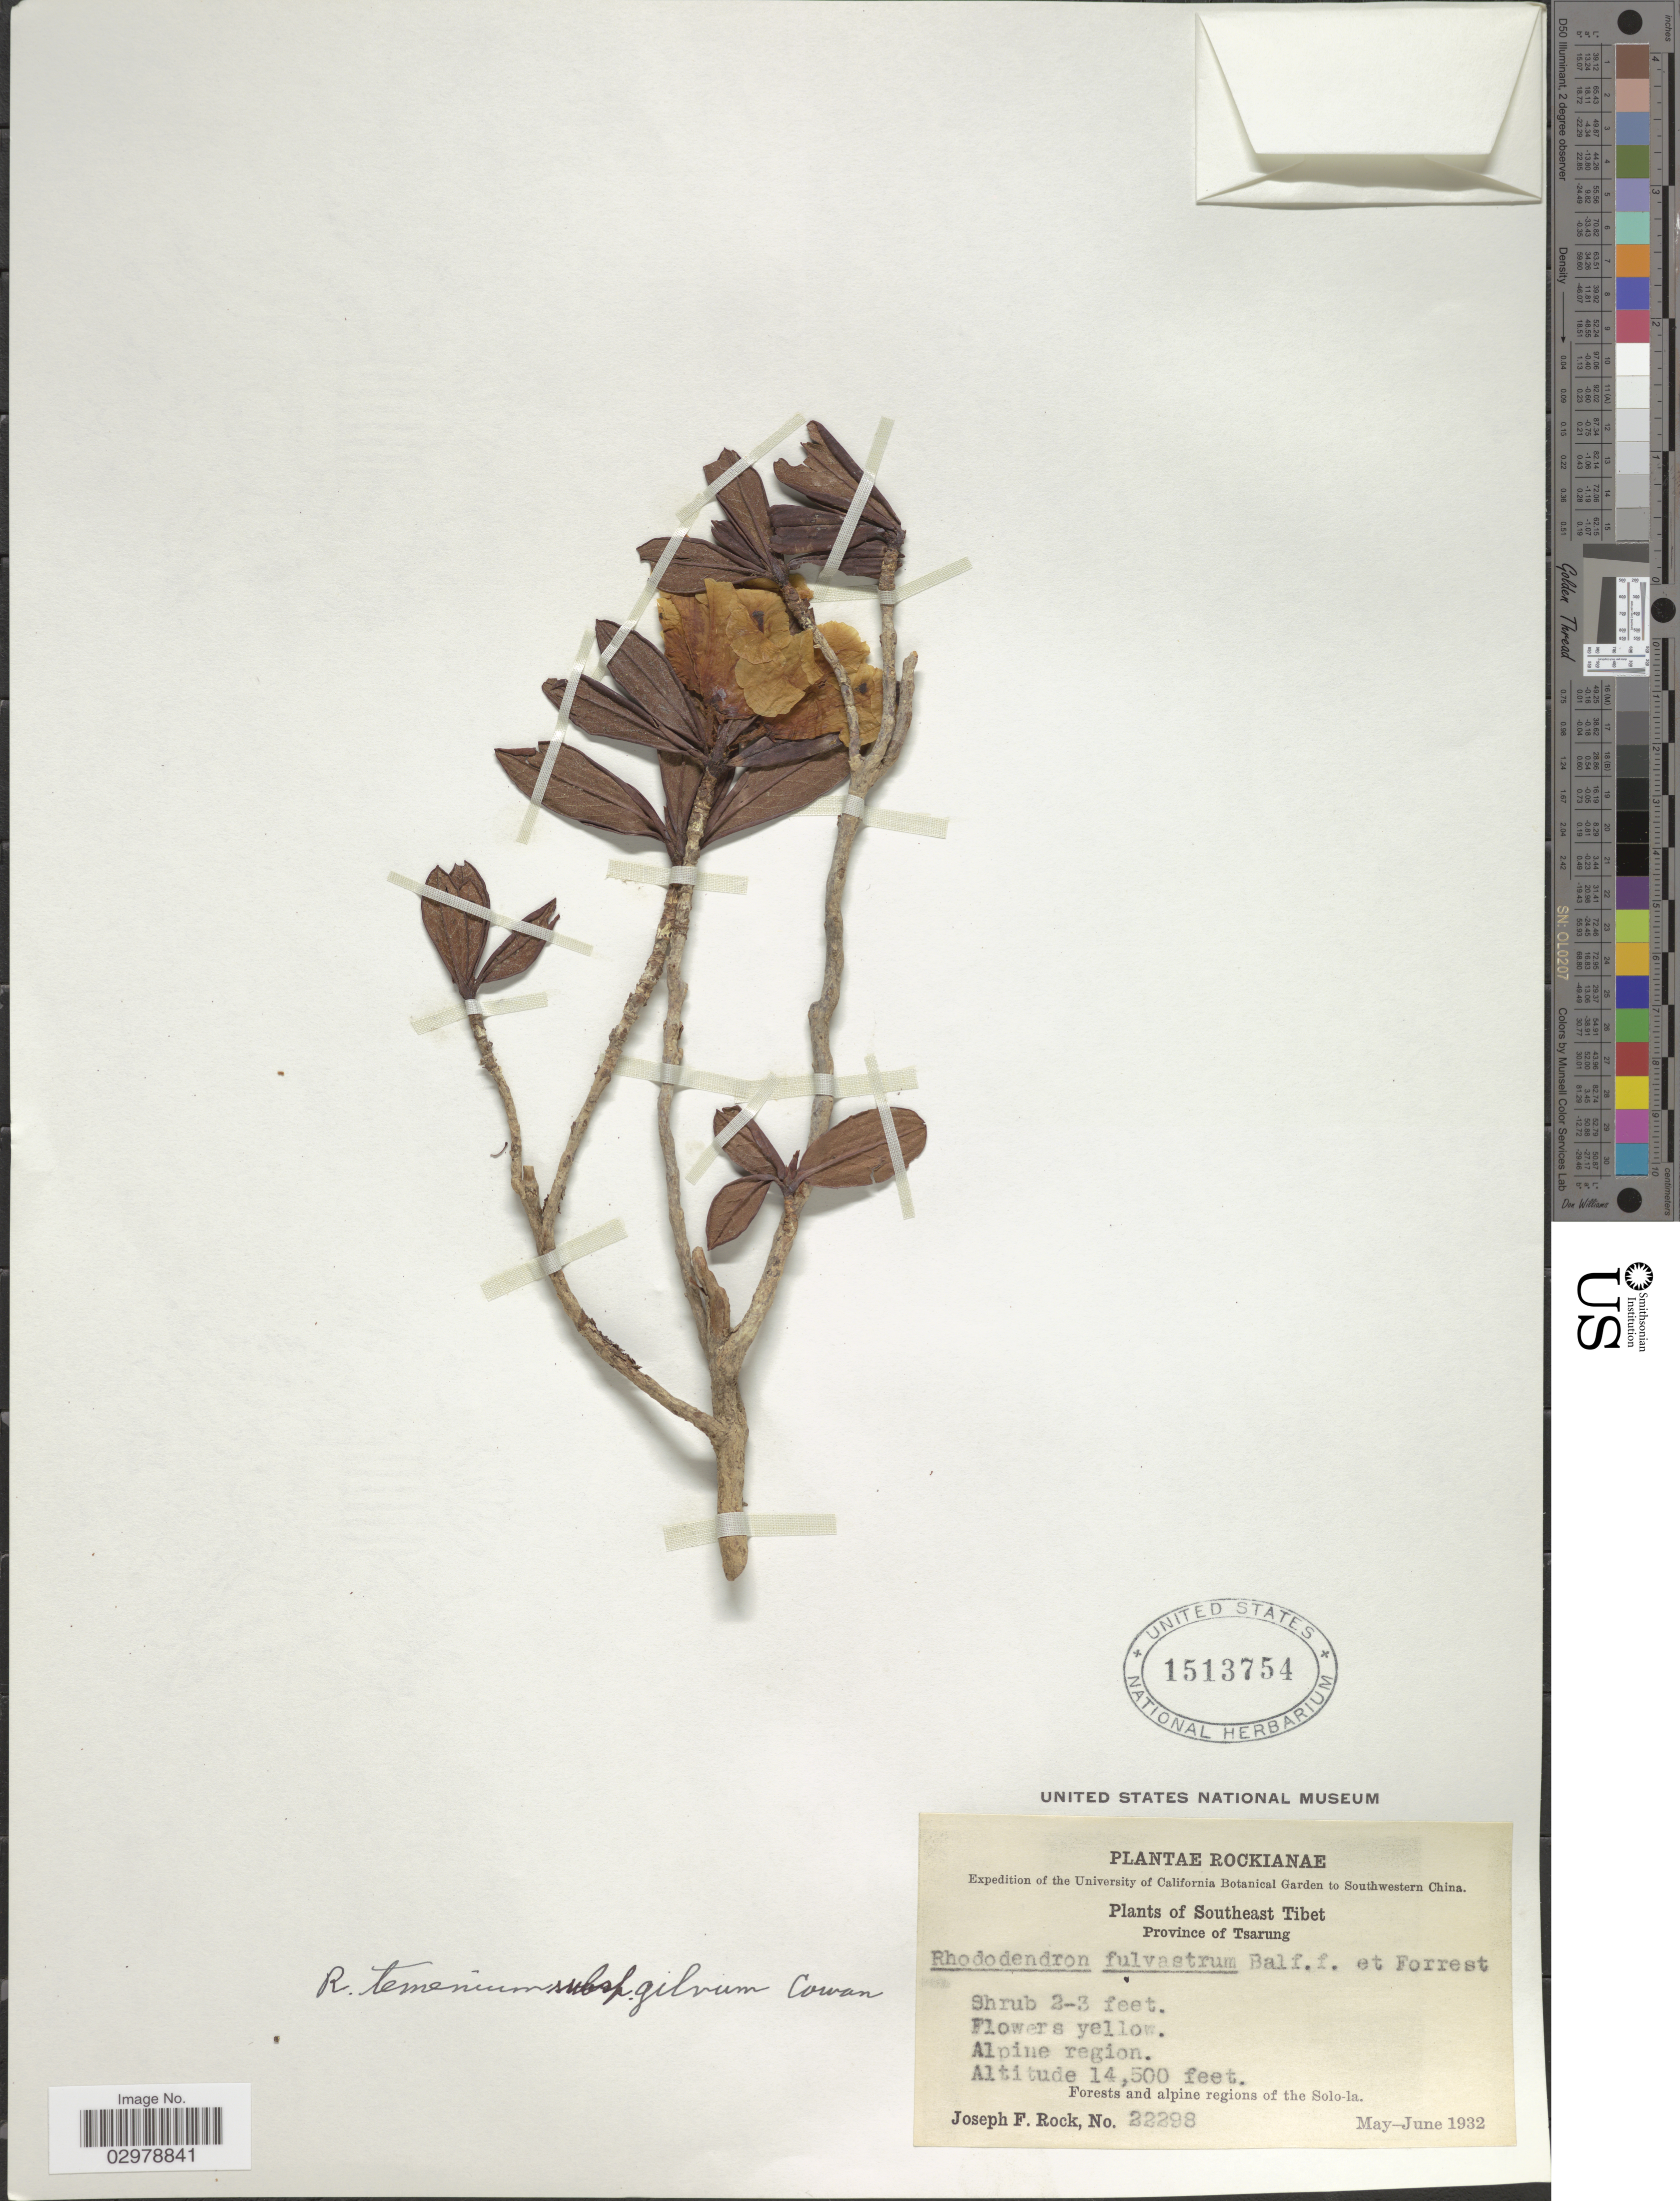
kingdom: Plantae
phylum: Tracheophyta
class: Magnoliopsida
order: Ericales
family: Ericaceae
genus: Rhododendron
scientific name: Rhododendron temenium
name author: Balf. f. & Forrest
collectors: J. F. Rock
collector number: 22298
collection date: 1932-05/1932-06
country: China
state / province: Xizang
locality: Southwestern China. Southeast Tibet. Province of Tsarung. Alpine region. Forests and alpine regions of the Solo-la.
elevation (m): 4420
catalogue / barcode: US 1513754